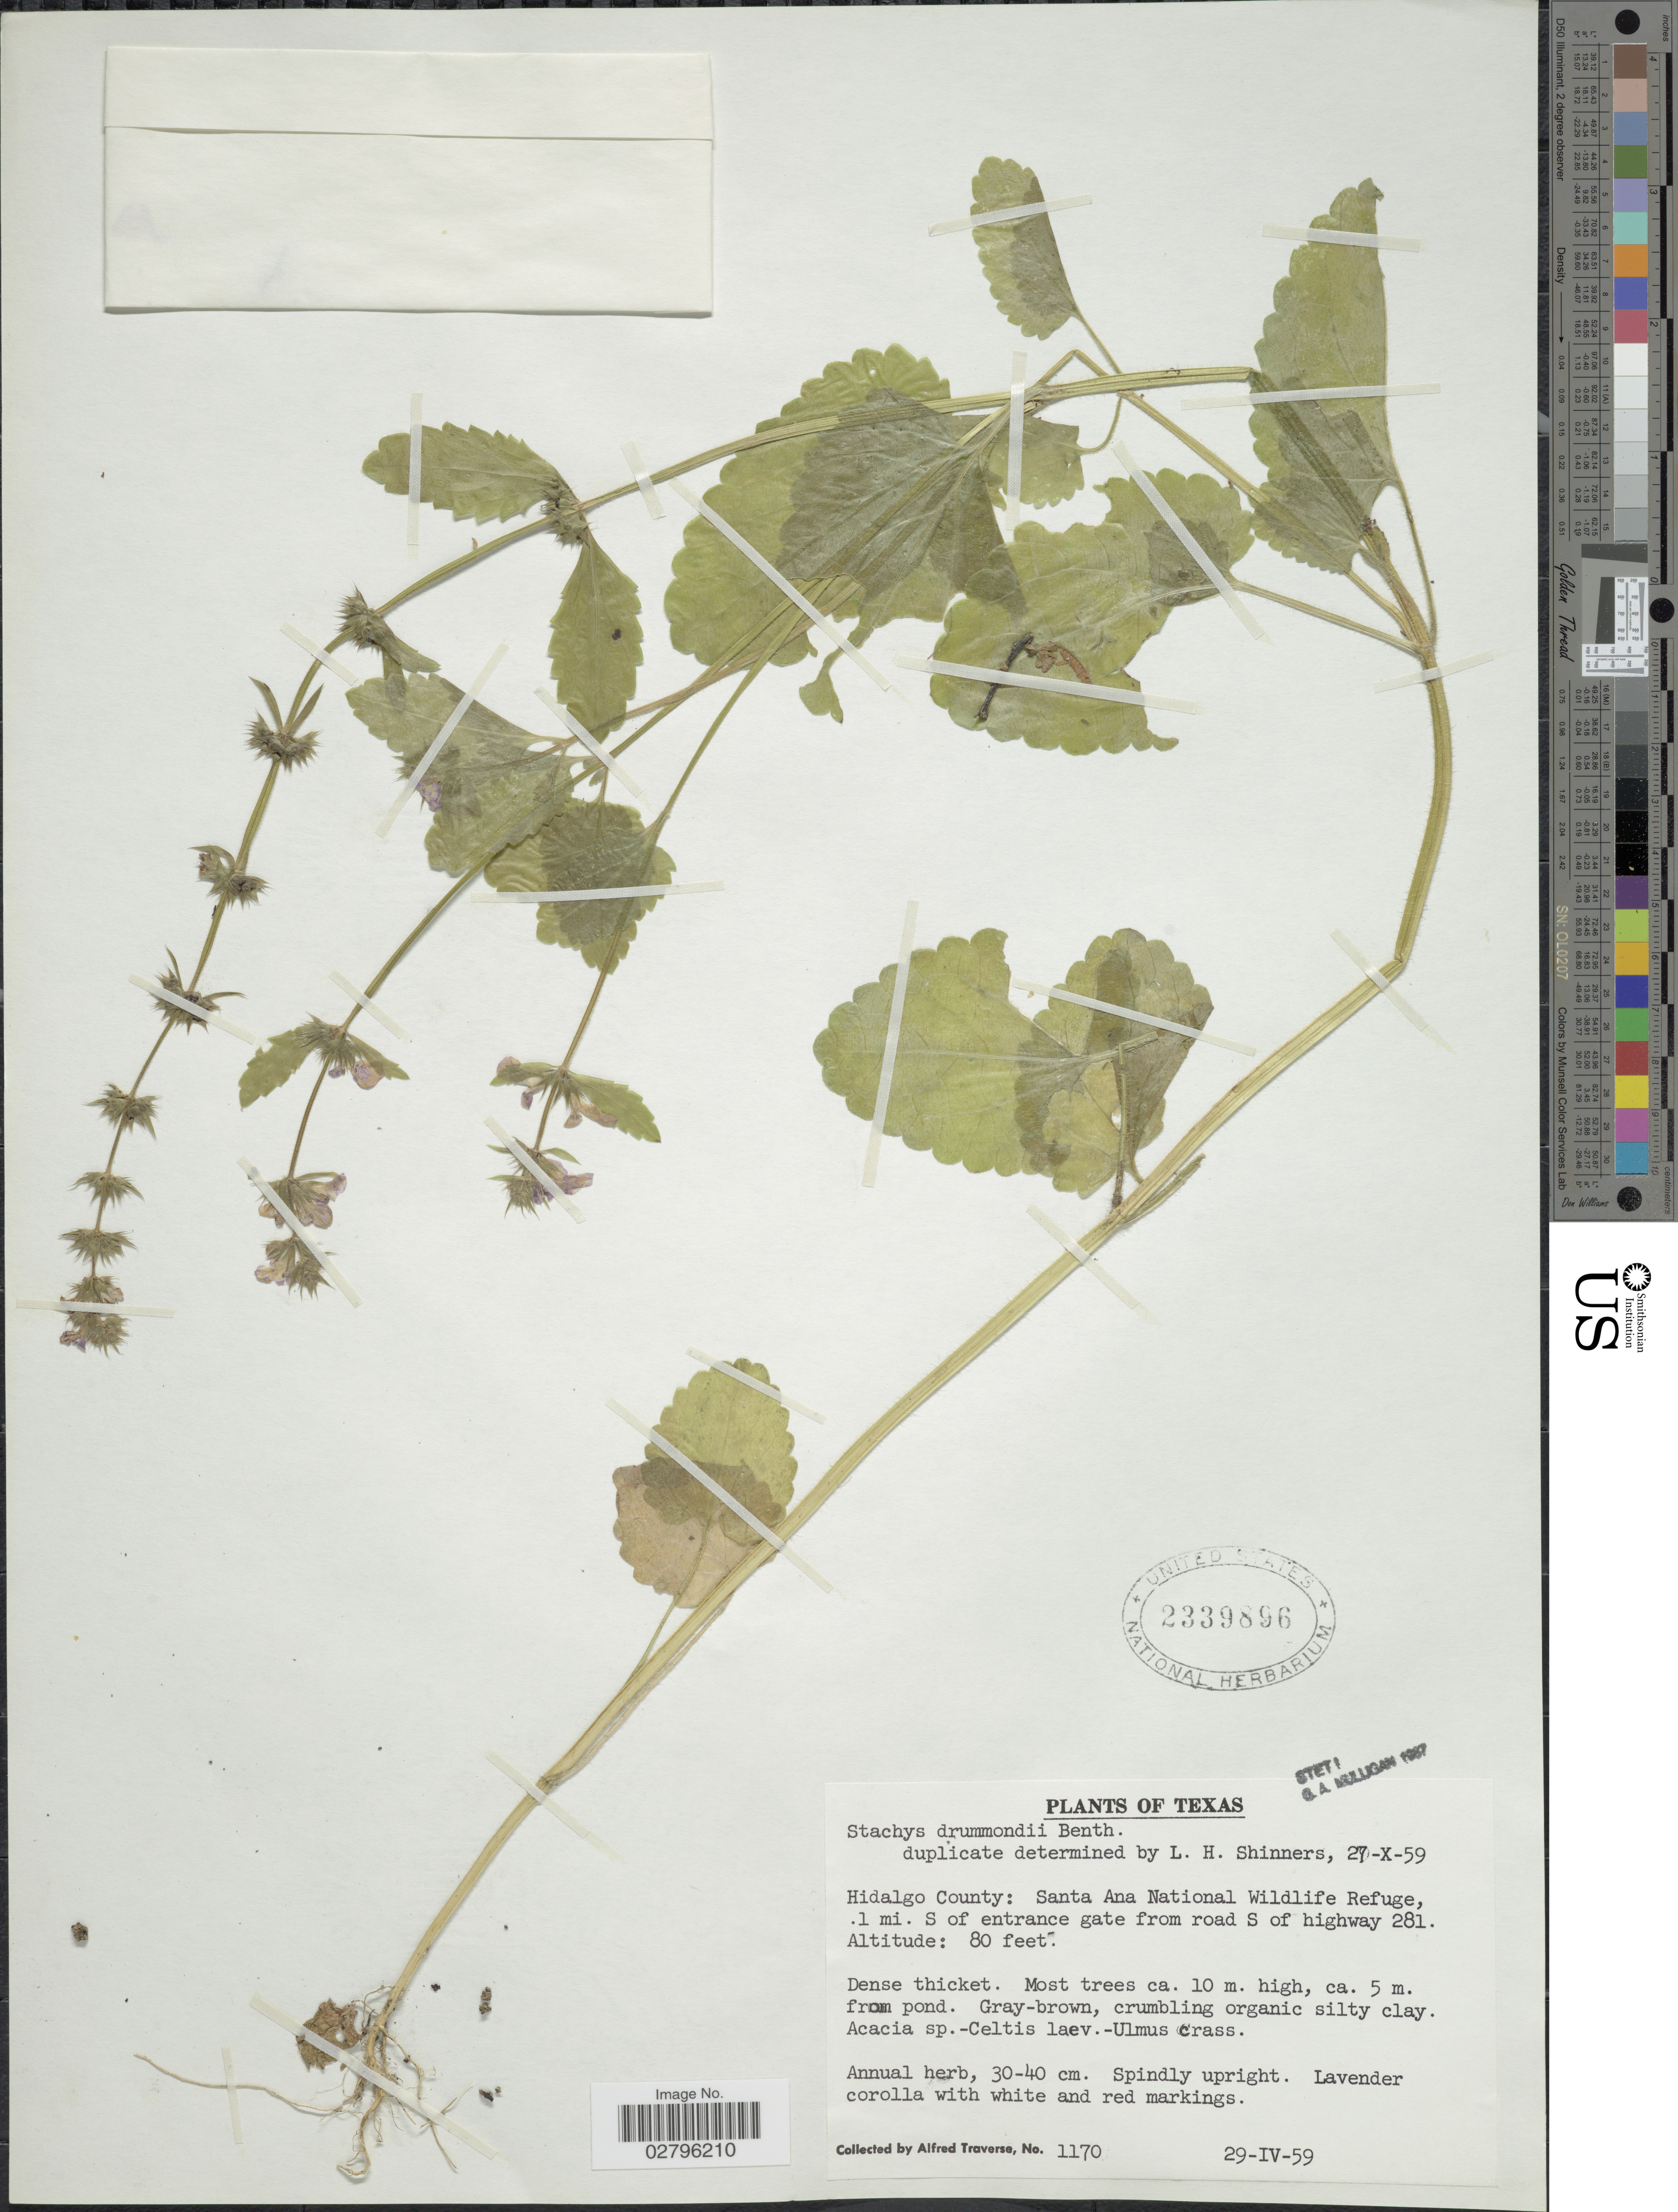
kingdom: Plantae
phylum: Tracheophyta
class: Magnoliopsida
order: Lamiales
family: Lamiaceae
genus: Stachys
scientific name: Stachys drummondii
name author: Benth.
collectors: A. Traverse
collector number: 1170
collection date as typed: Transcribed d/m/y: 29/4/59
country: United States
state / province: Texas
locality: Hidalgo County: Santa Ana National Wildlife Refuge, 1 mi. S. of entrance gate from road S of highway 281.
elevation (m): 24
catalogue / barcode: US 2339896